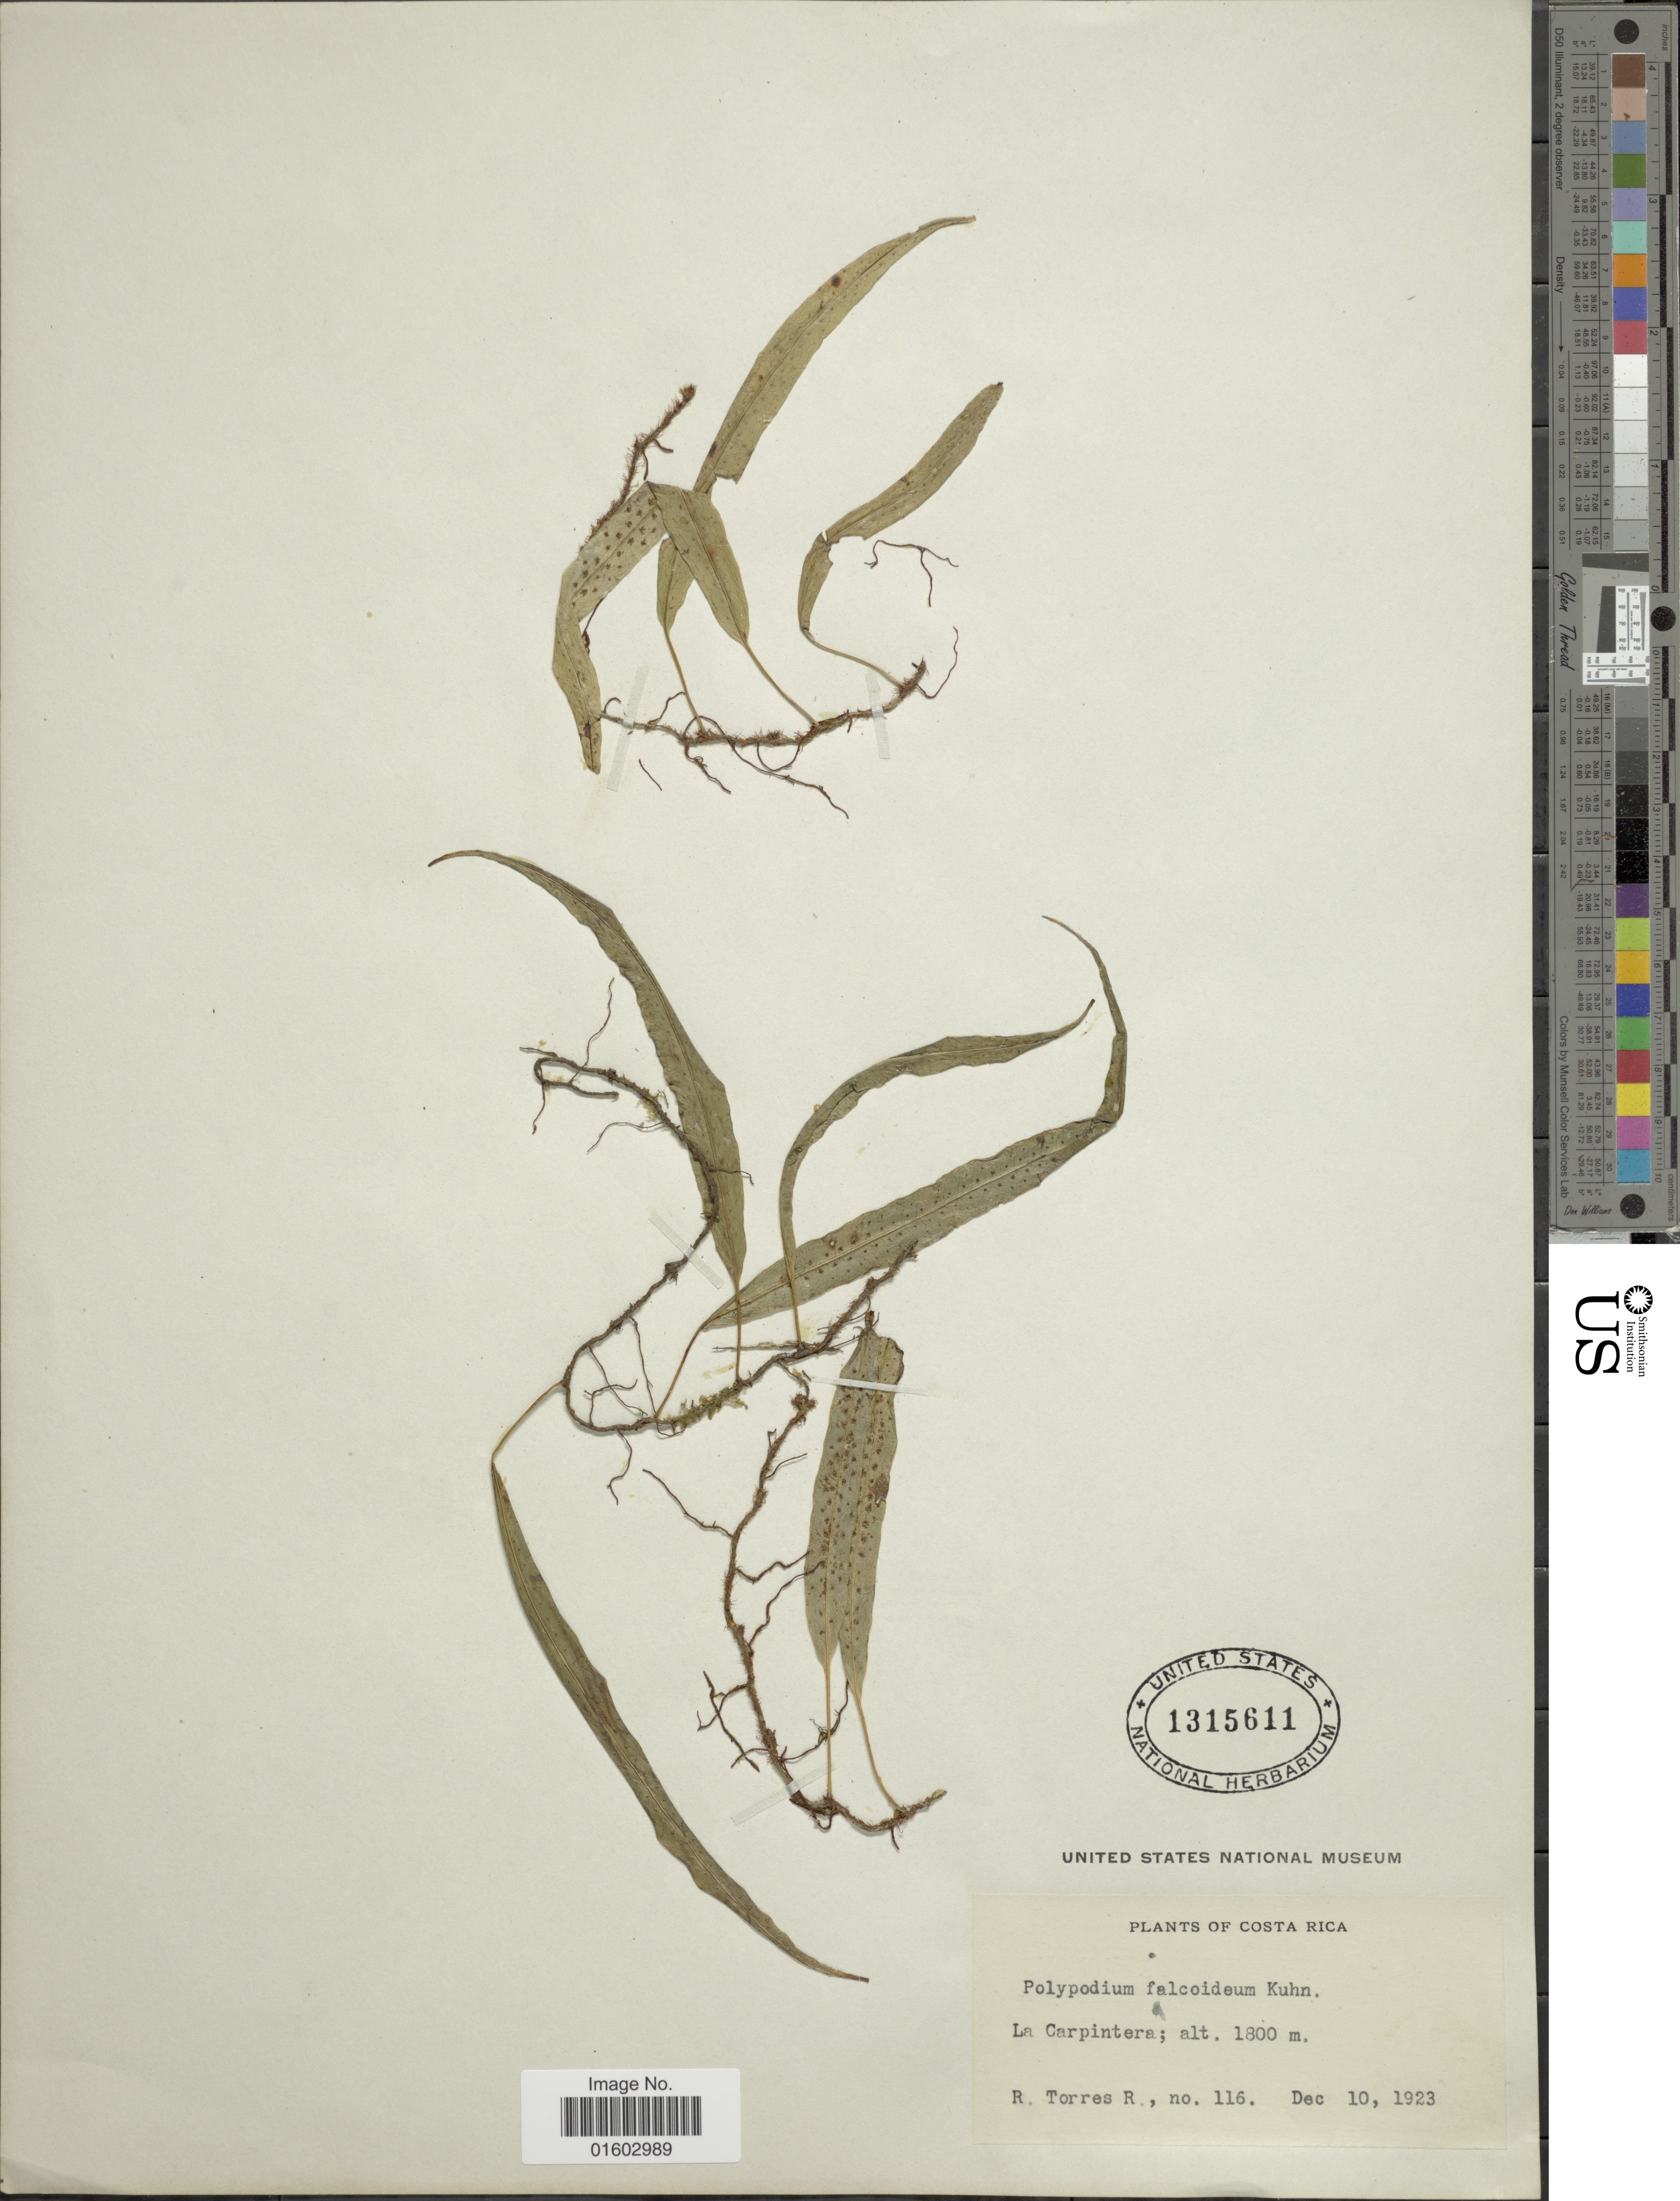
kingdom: Plantae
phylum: Tracheophyta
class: Polypodiopsida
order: Polypodiales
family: Polypodiaceae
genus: Campyloneurum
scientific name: Campyloneurum falcoideum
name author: (Kuhn ex Hieron.) M. Mey. ex Lellinger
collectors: R. Torres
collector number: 116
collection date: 1923-12-10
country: Costa Rica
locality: La Carpintera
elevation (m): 1800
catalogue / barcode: US 1315611